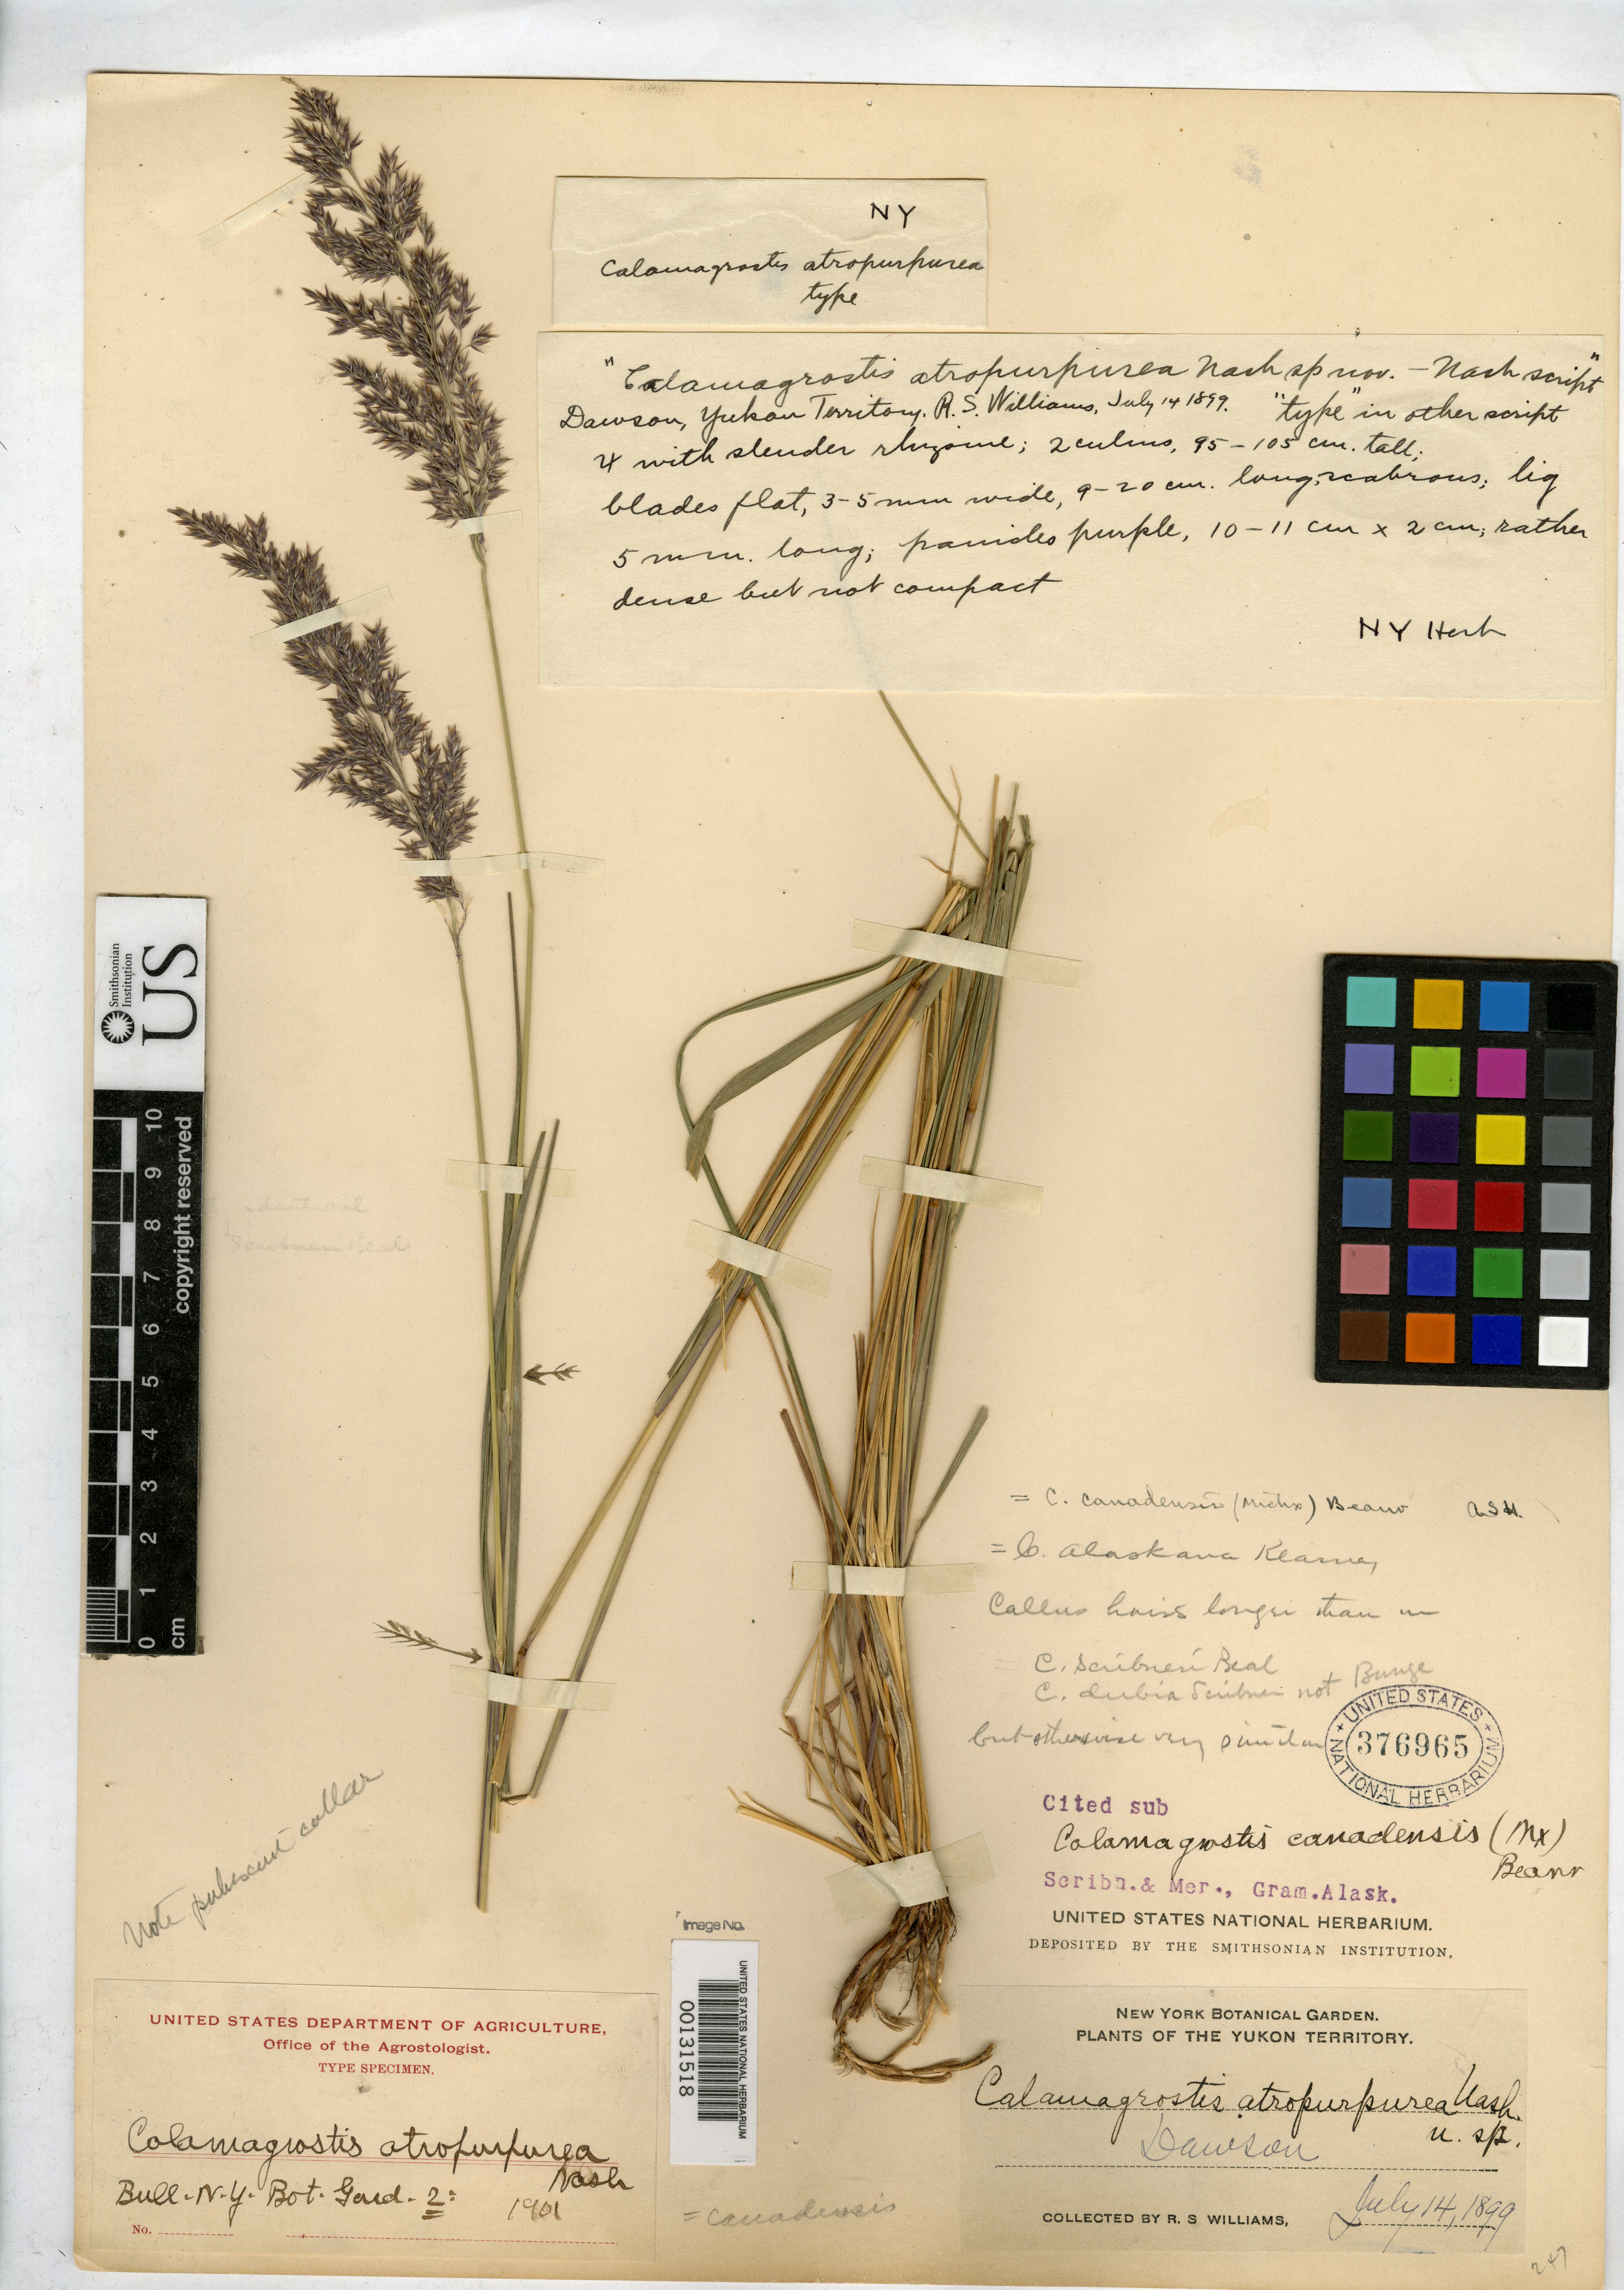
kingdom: Plantae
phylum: Tracheophyta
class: Liliopsida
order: Poales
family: Poaceae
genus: Calamagrostis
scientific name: Calamagrostis atropurpurea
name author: Nash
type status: Isotype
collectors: R. S. Williams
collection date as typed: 14 Jul 1899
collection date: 1899-07-14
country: Canada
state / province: Yukon Territory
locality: Dawson.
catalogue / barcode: US 376965